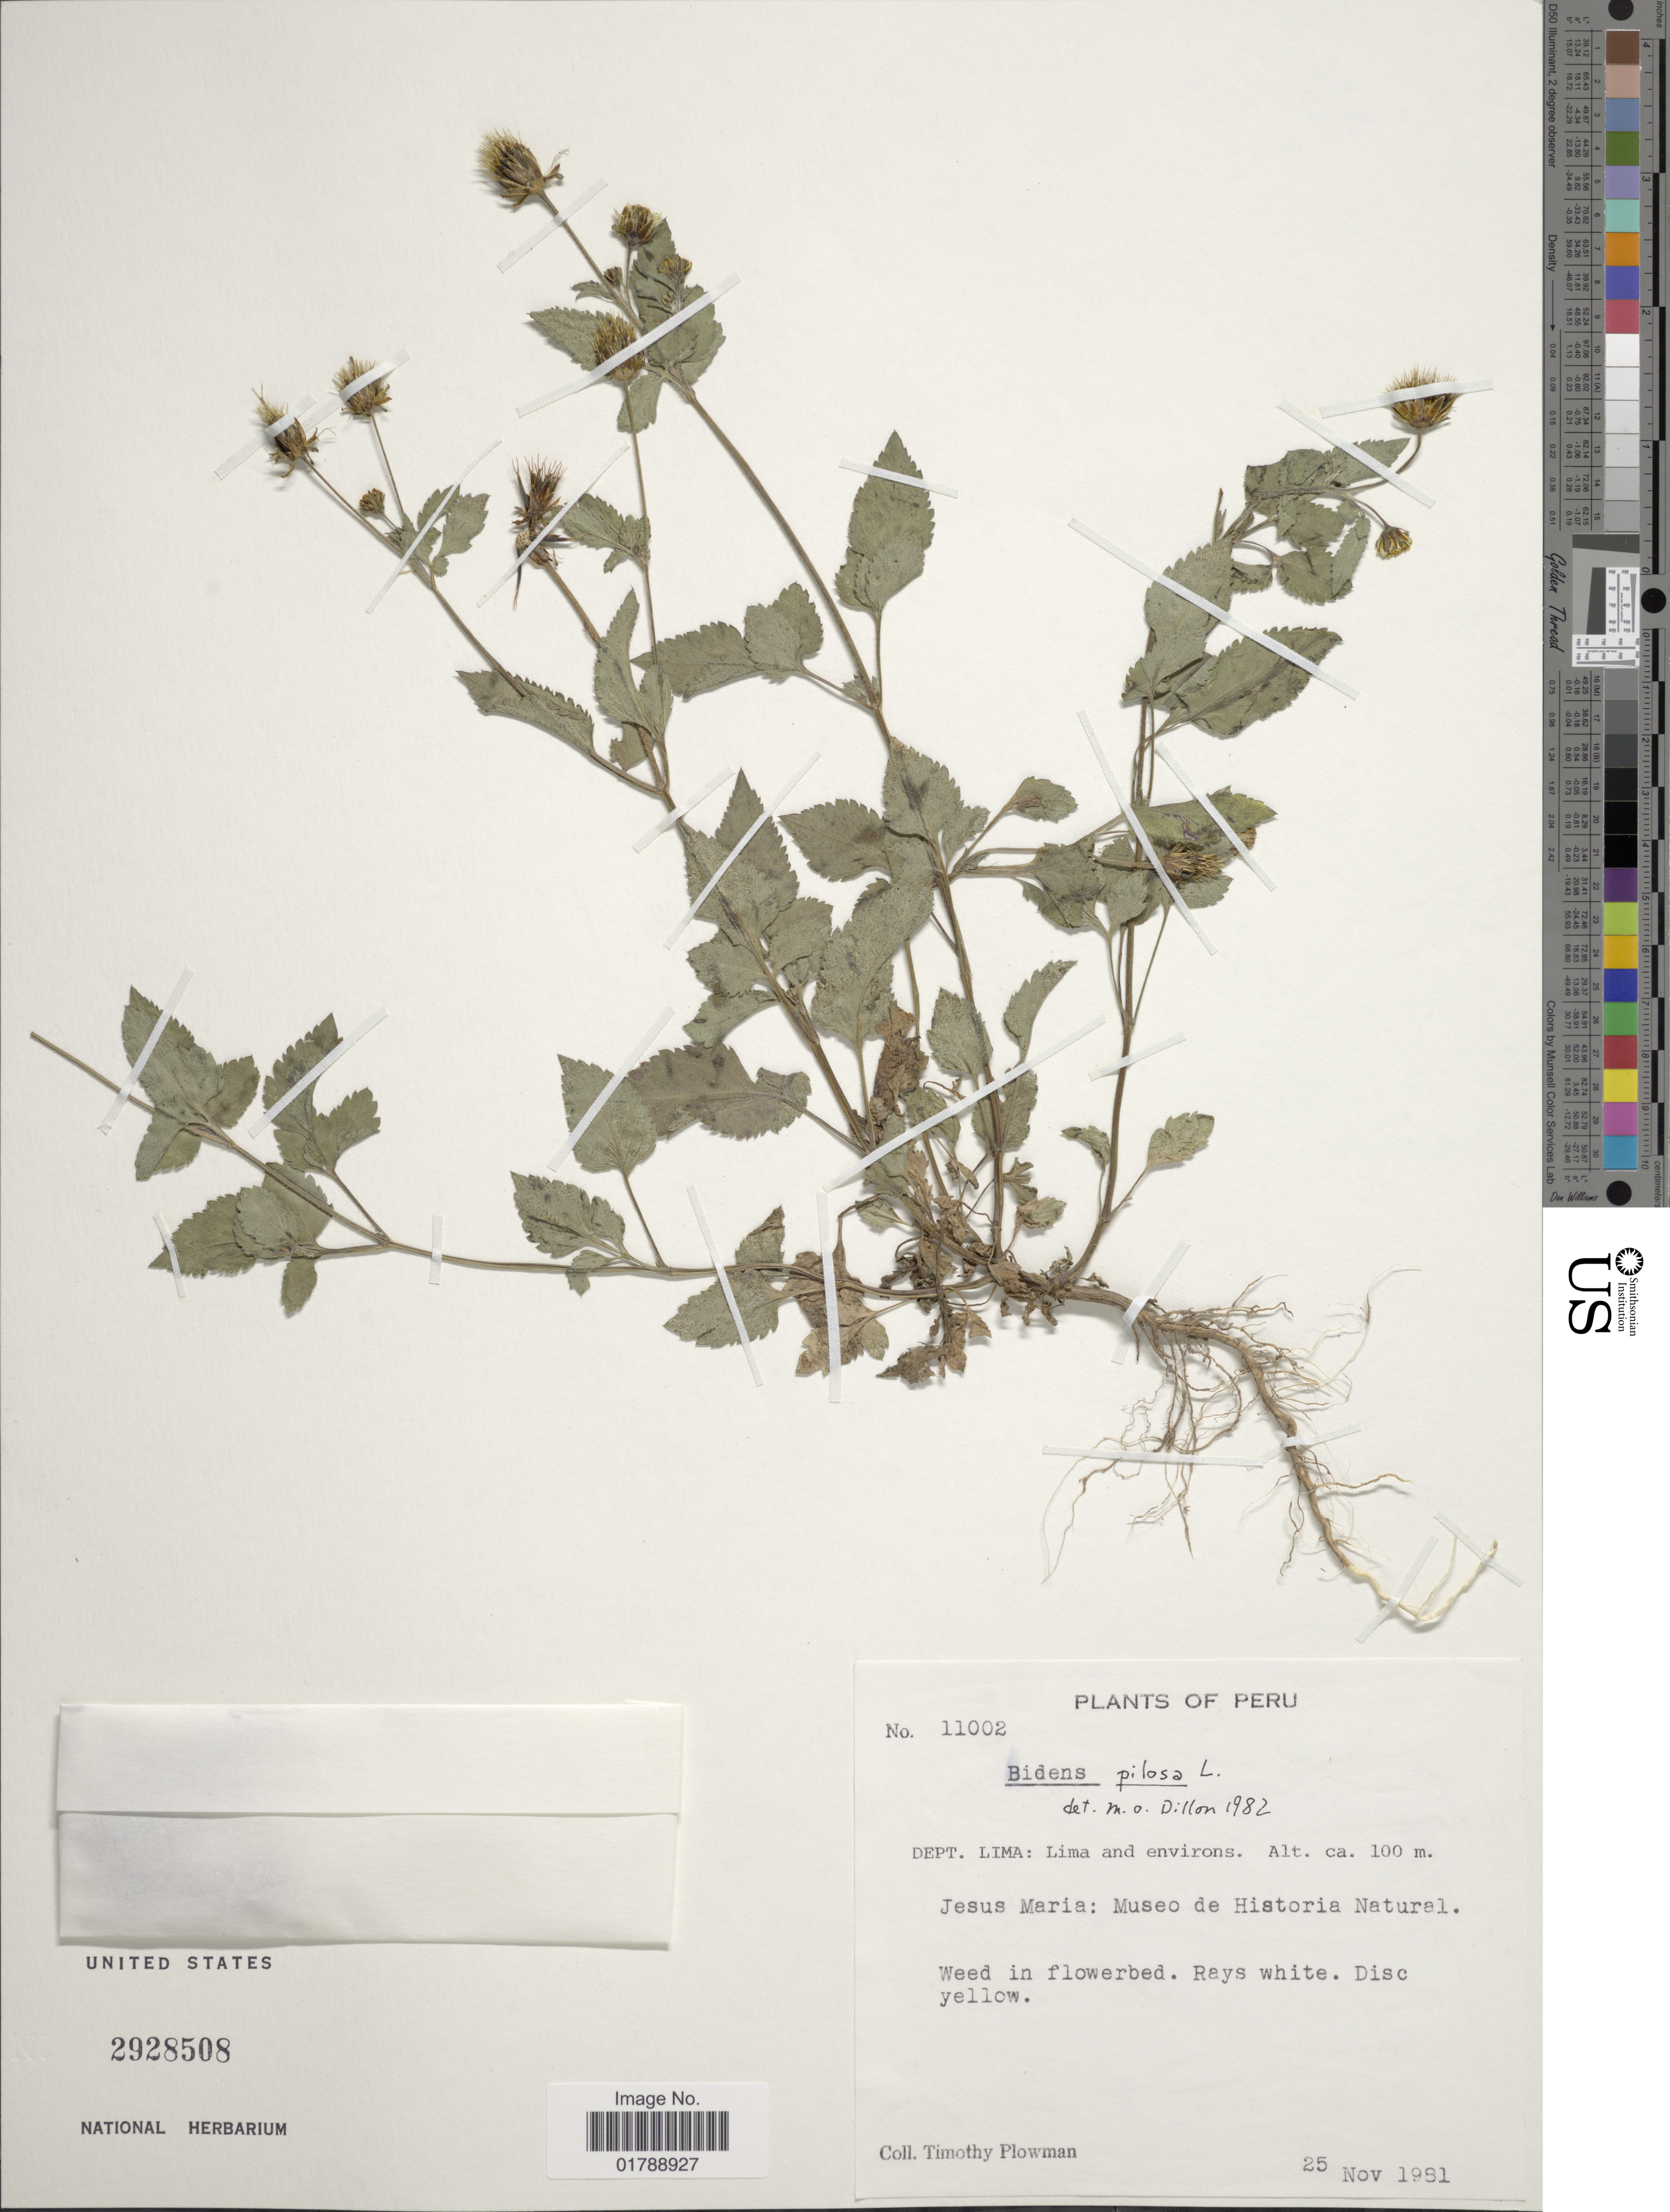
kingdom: Plantae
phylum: Tracheophyta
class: Magnoliopsida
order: Asterales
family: Asteraceae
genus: Bidens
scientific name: Bidens pilosa var. radiata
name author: (Sch. Bip.) J.A. Schmidt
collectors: T. Plowman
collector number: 11002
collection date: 1981-11-25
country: Peru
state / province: Lima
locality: Lima and environs. Jesus Maria: Museo de Historia Natural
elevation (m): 100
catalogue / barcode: US 2928508